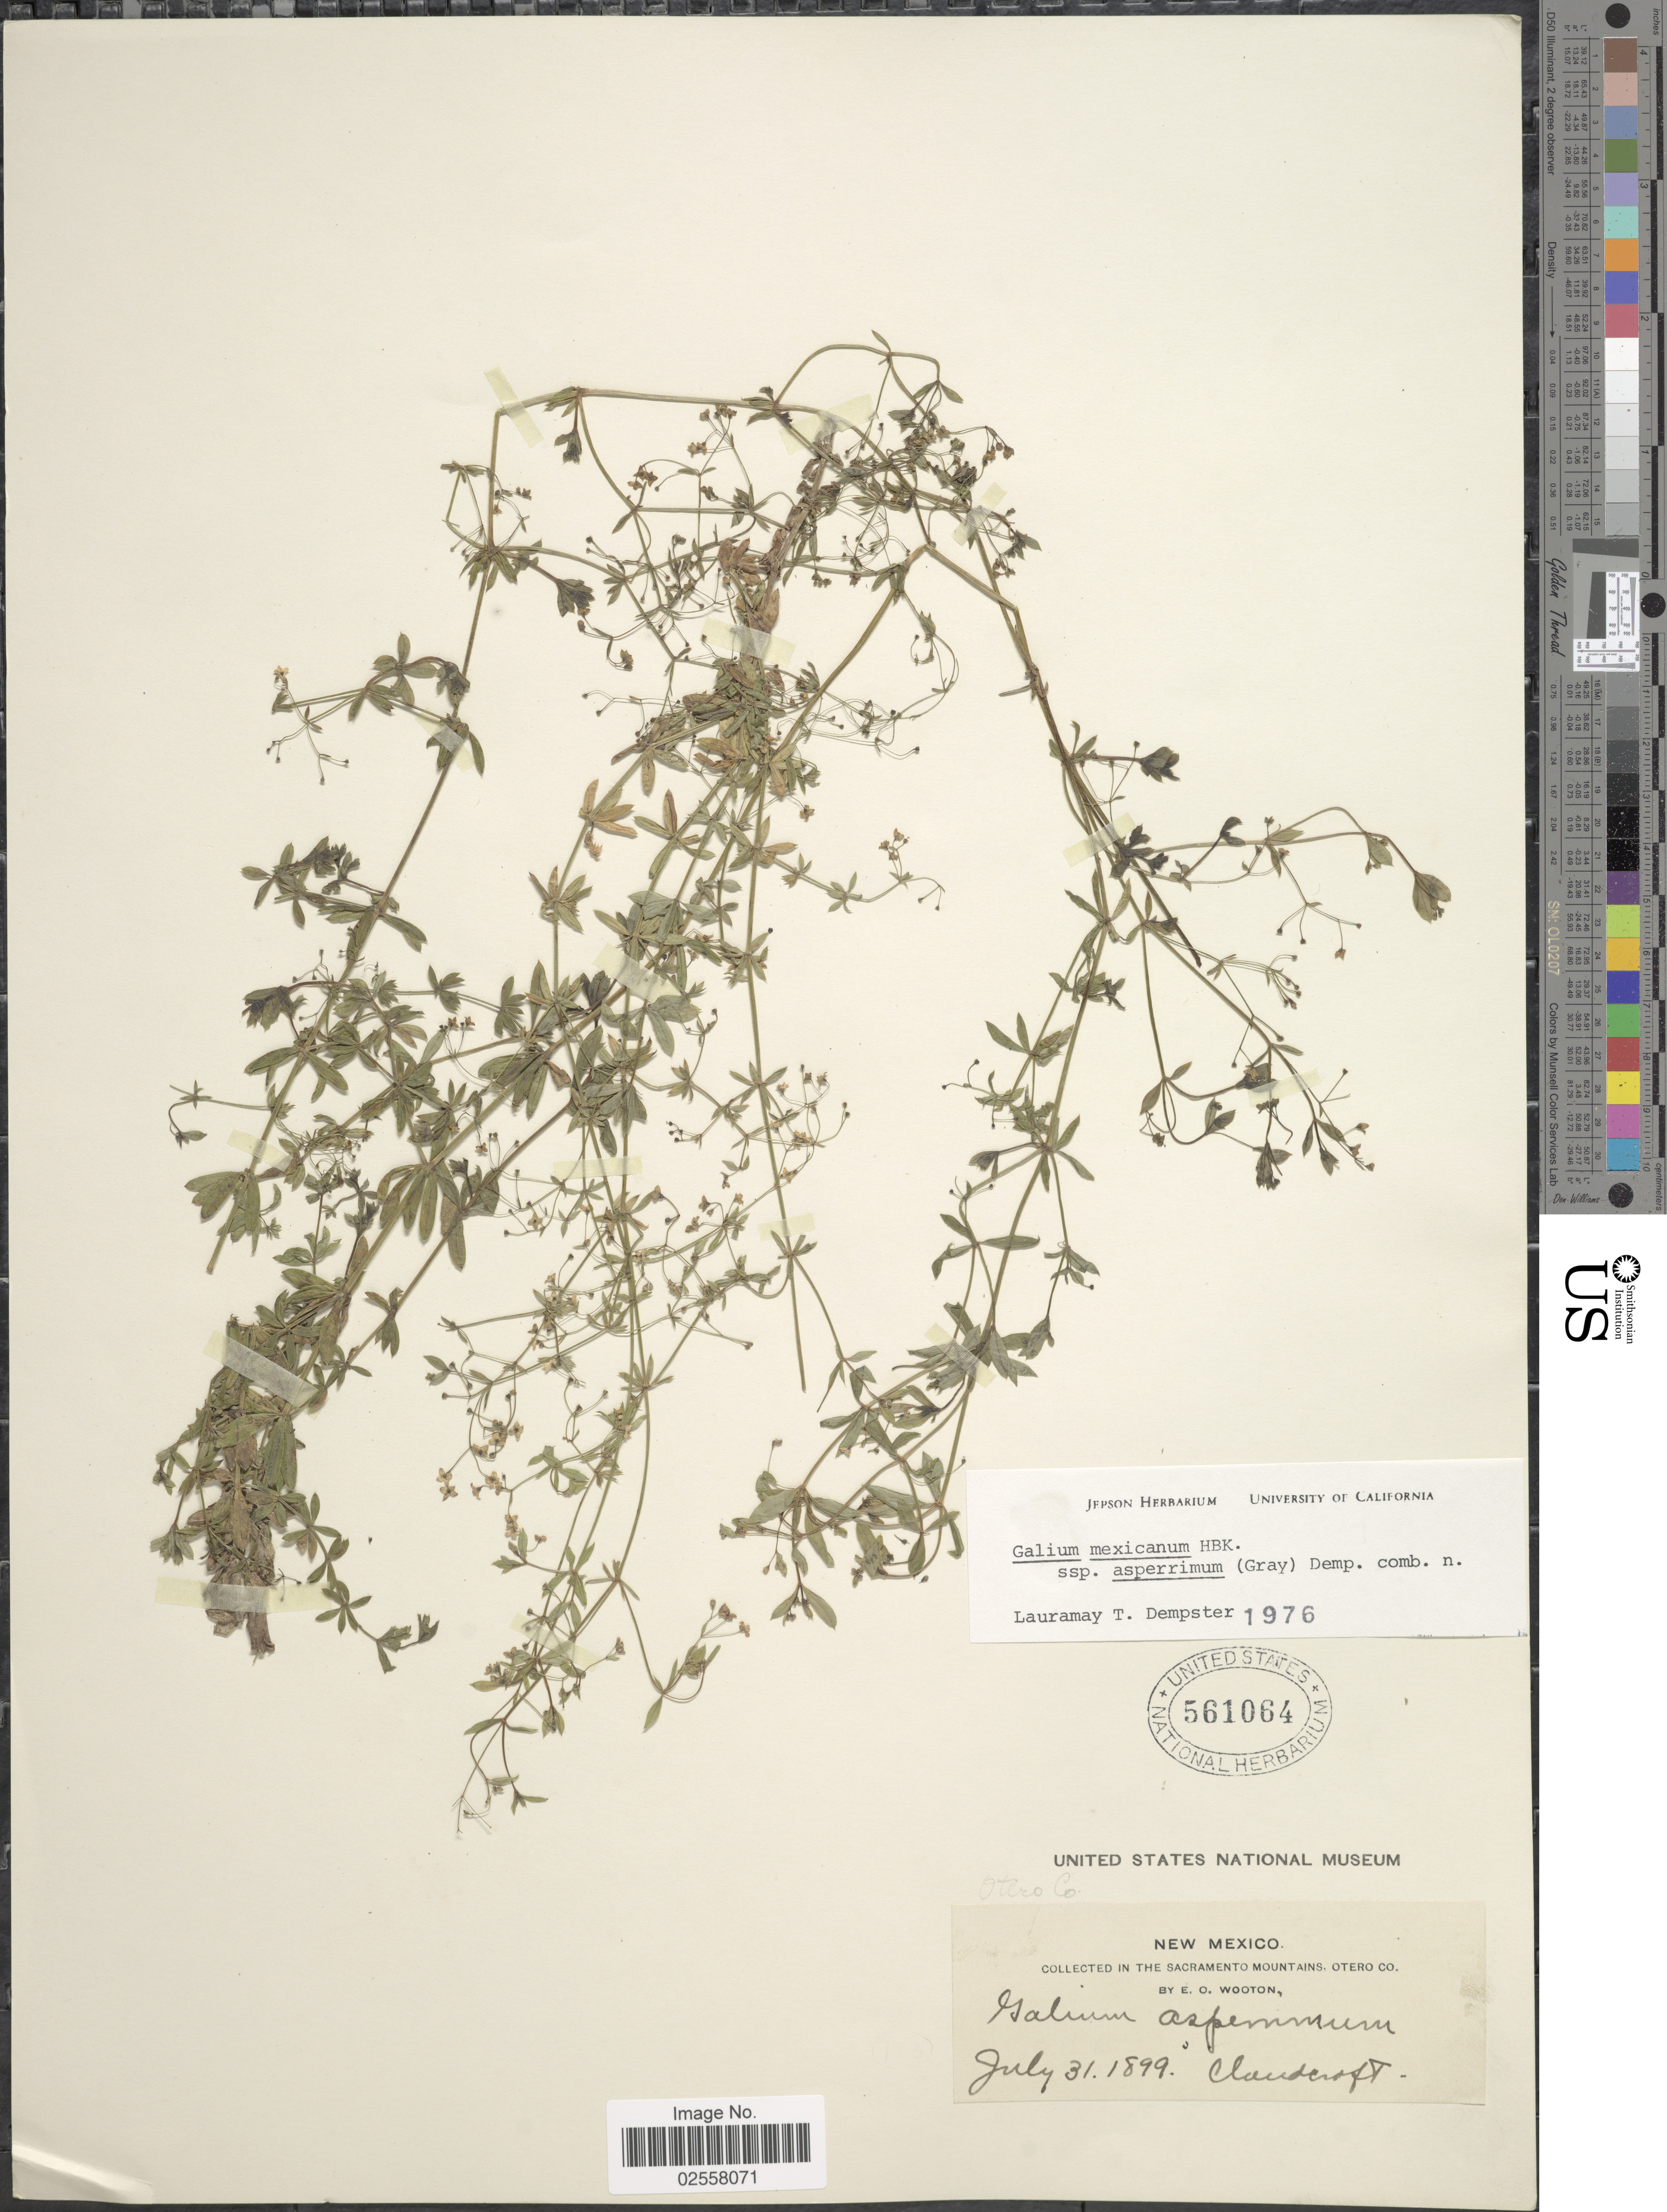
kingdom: Plantae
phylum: Tracheophyta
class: Magnoliopsida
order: Gentianales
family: Rubiaceae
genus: Galium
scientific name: Galium mexicanum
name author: Kunth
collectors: E. O. Wooton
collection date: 1899-07-31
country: United States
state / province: New Mexico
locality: In the Sacramento Mountains, Otero Co., Cloudcroft.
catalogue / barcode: US 561064